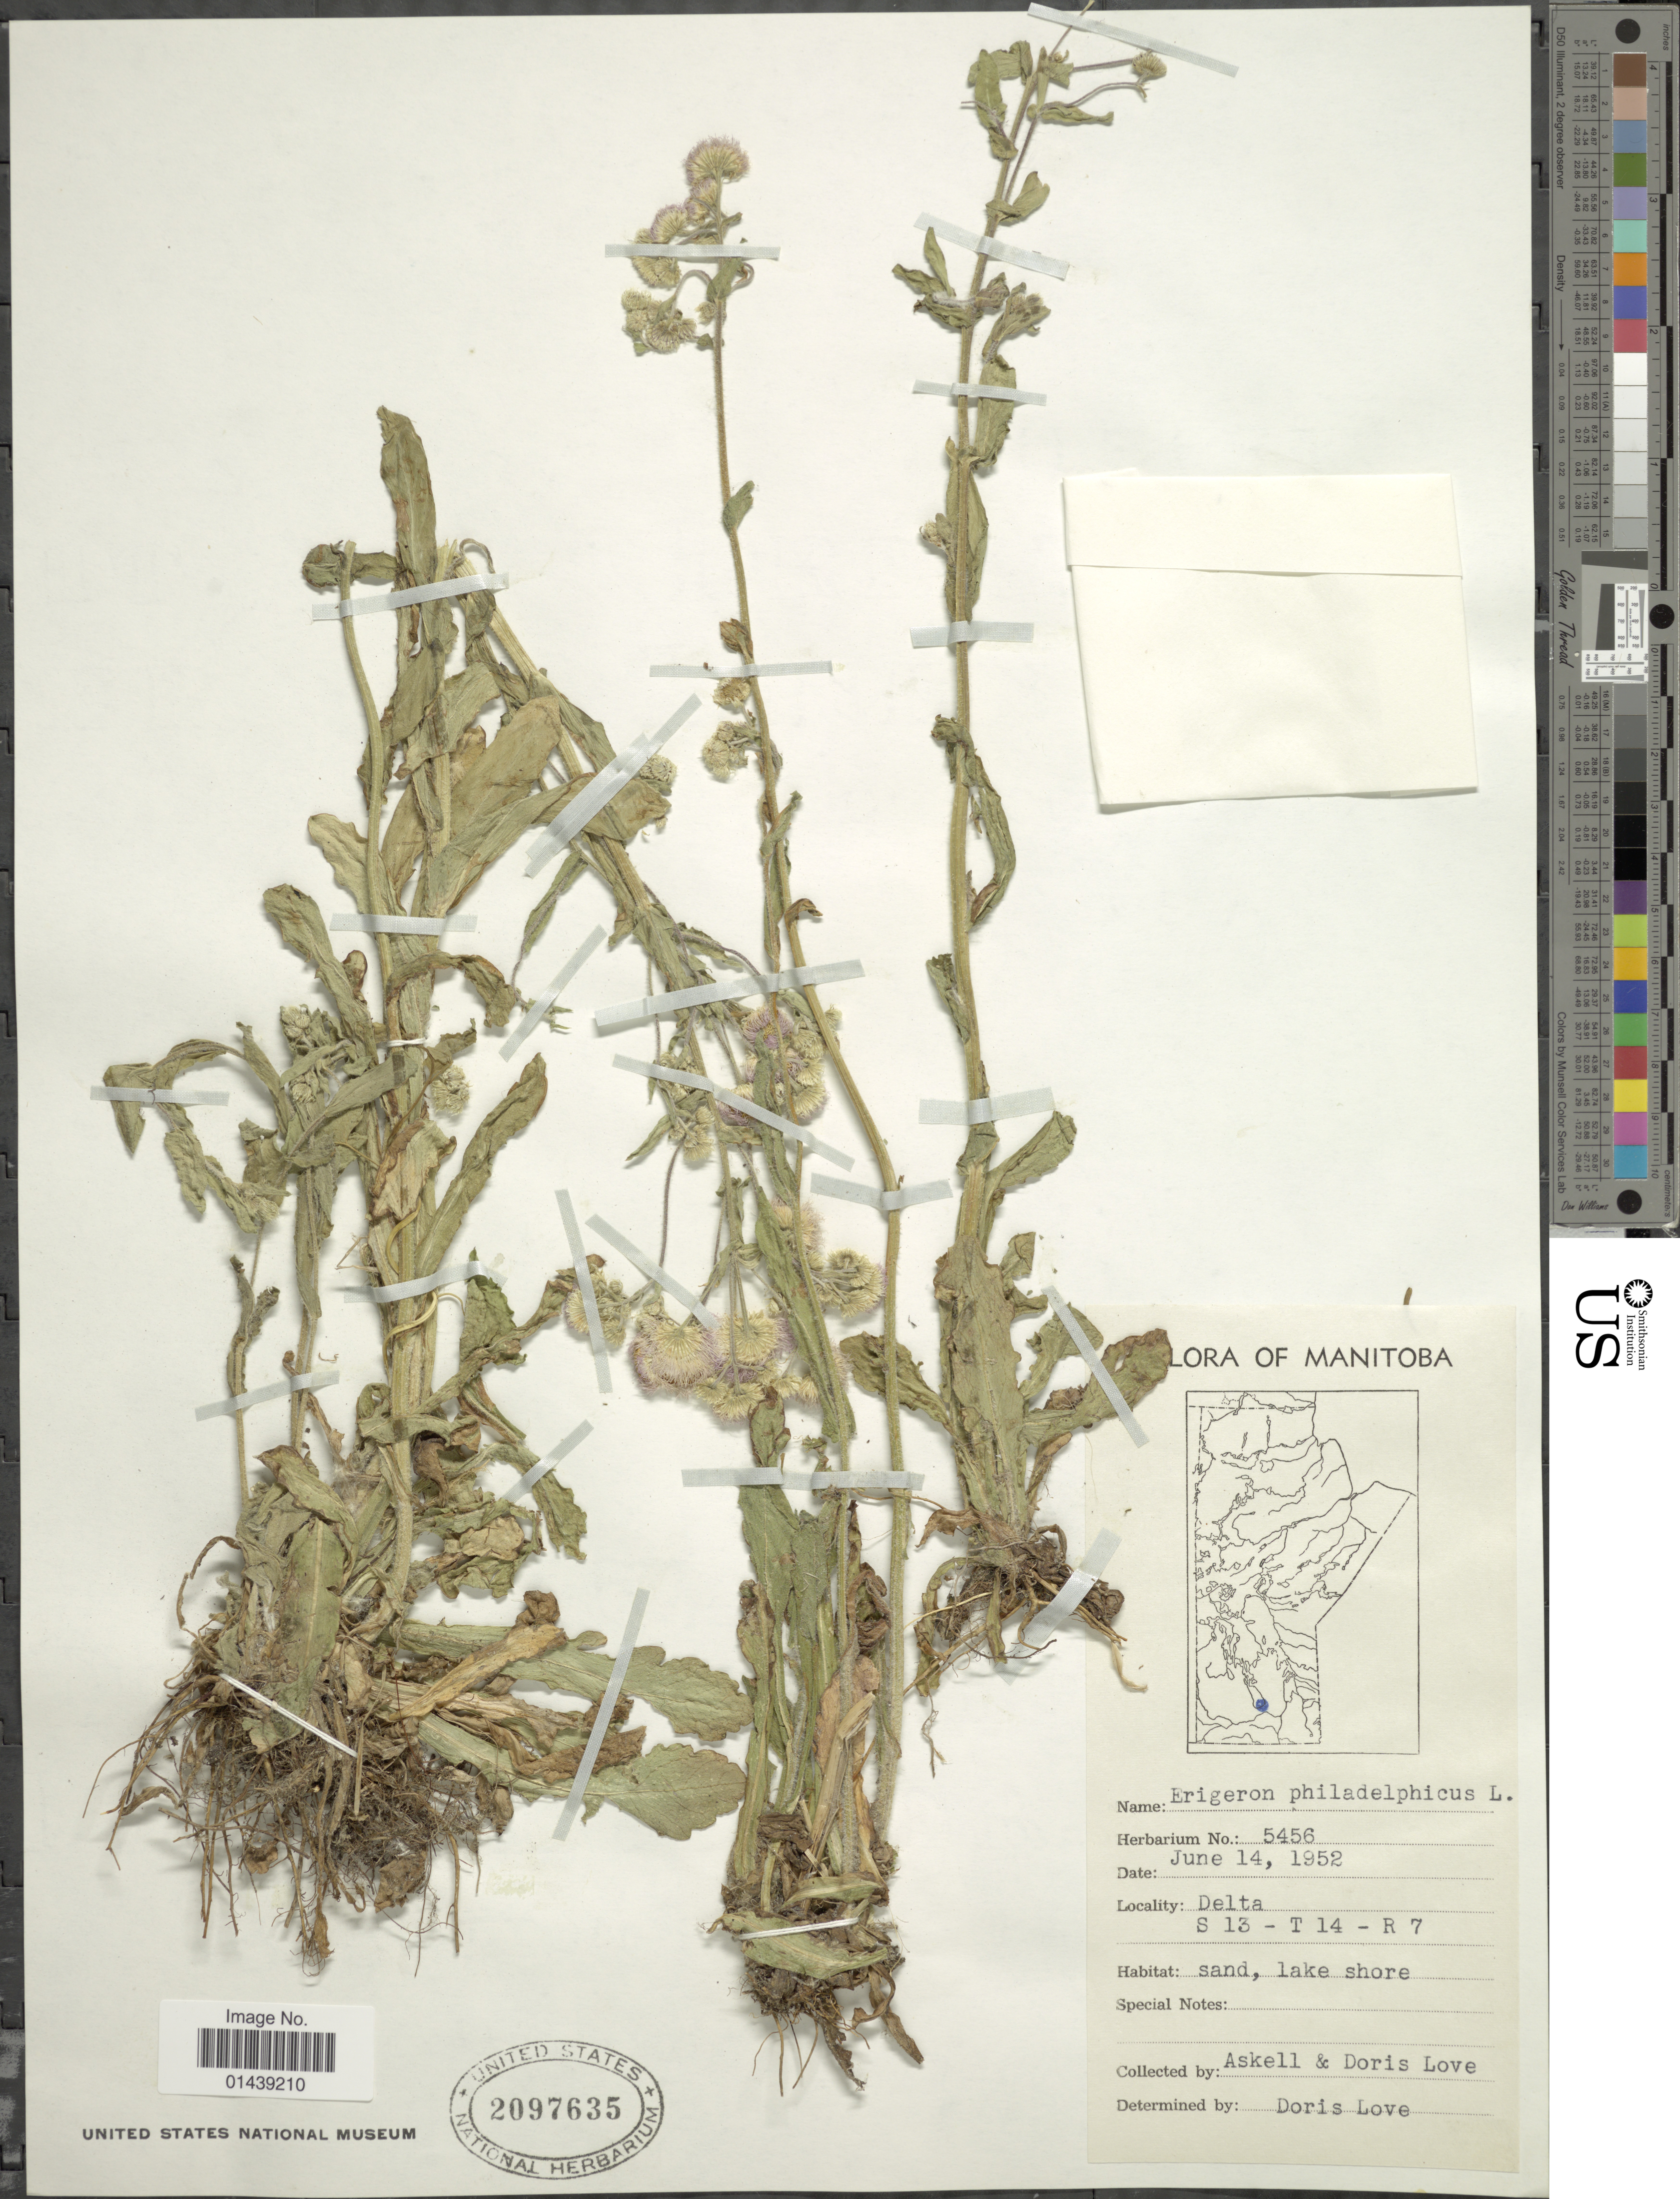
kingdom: Plantae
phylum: Tracheophyta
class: Magnoliopsida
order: Asterales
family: Asteraceae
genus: Erigeron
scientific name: Erigeron philadelphicus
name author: L.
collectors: -. Askell & D. Löve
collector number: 5456?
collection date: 1952-06-14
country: Canada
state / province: Manitoba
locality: Delta S 13 - T 14 - R7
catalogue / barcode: US 2097635